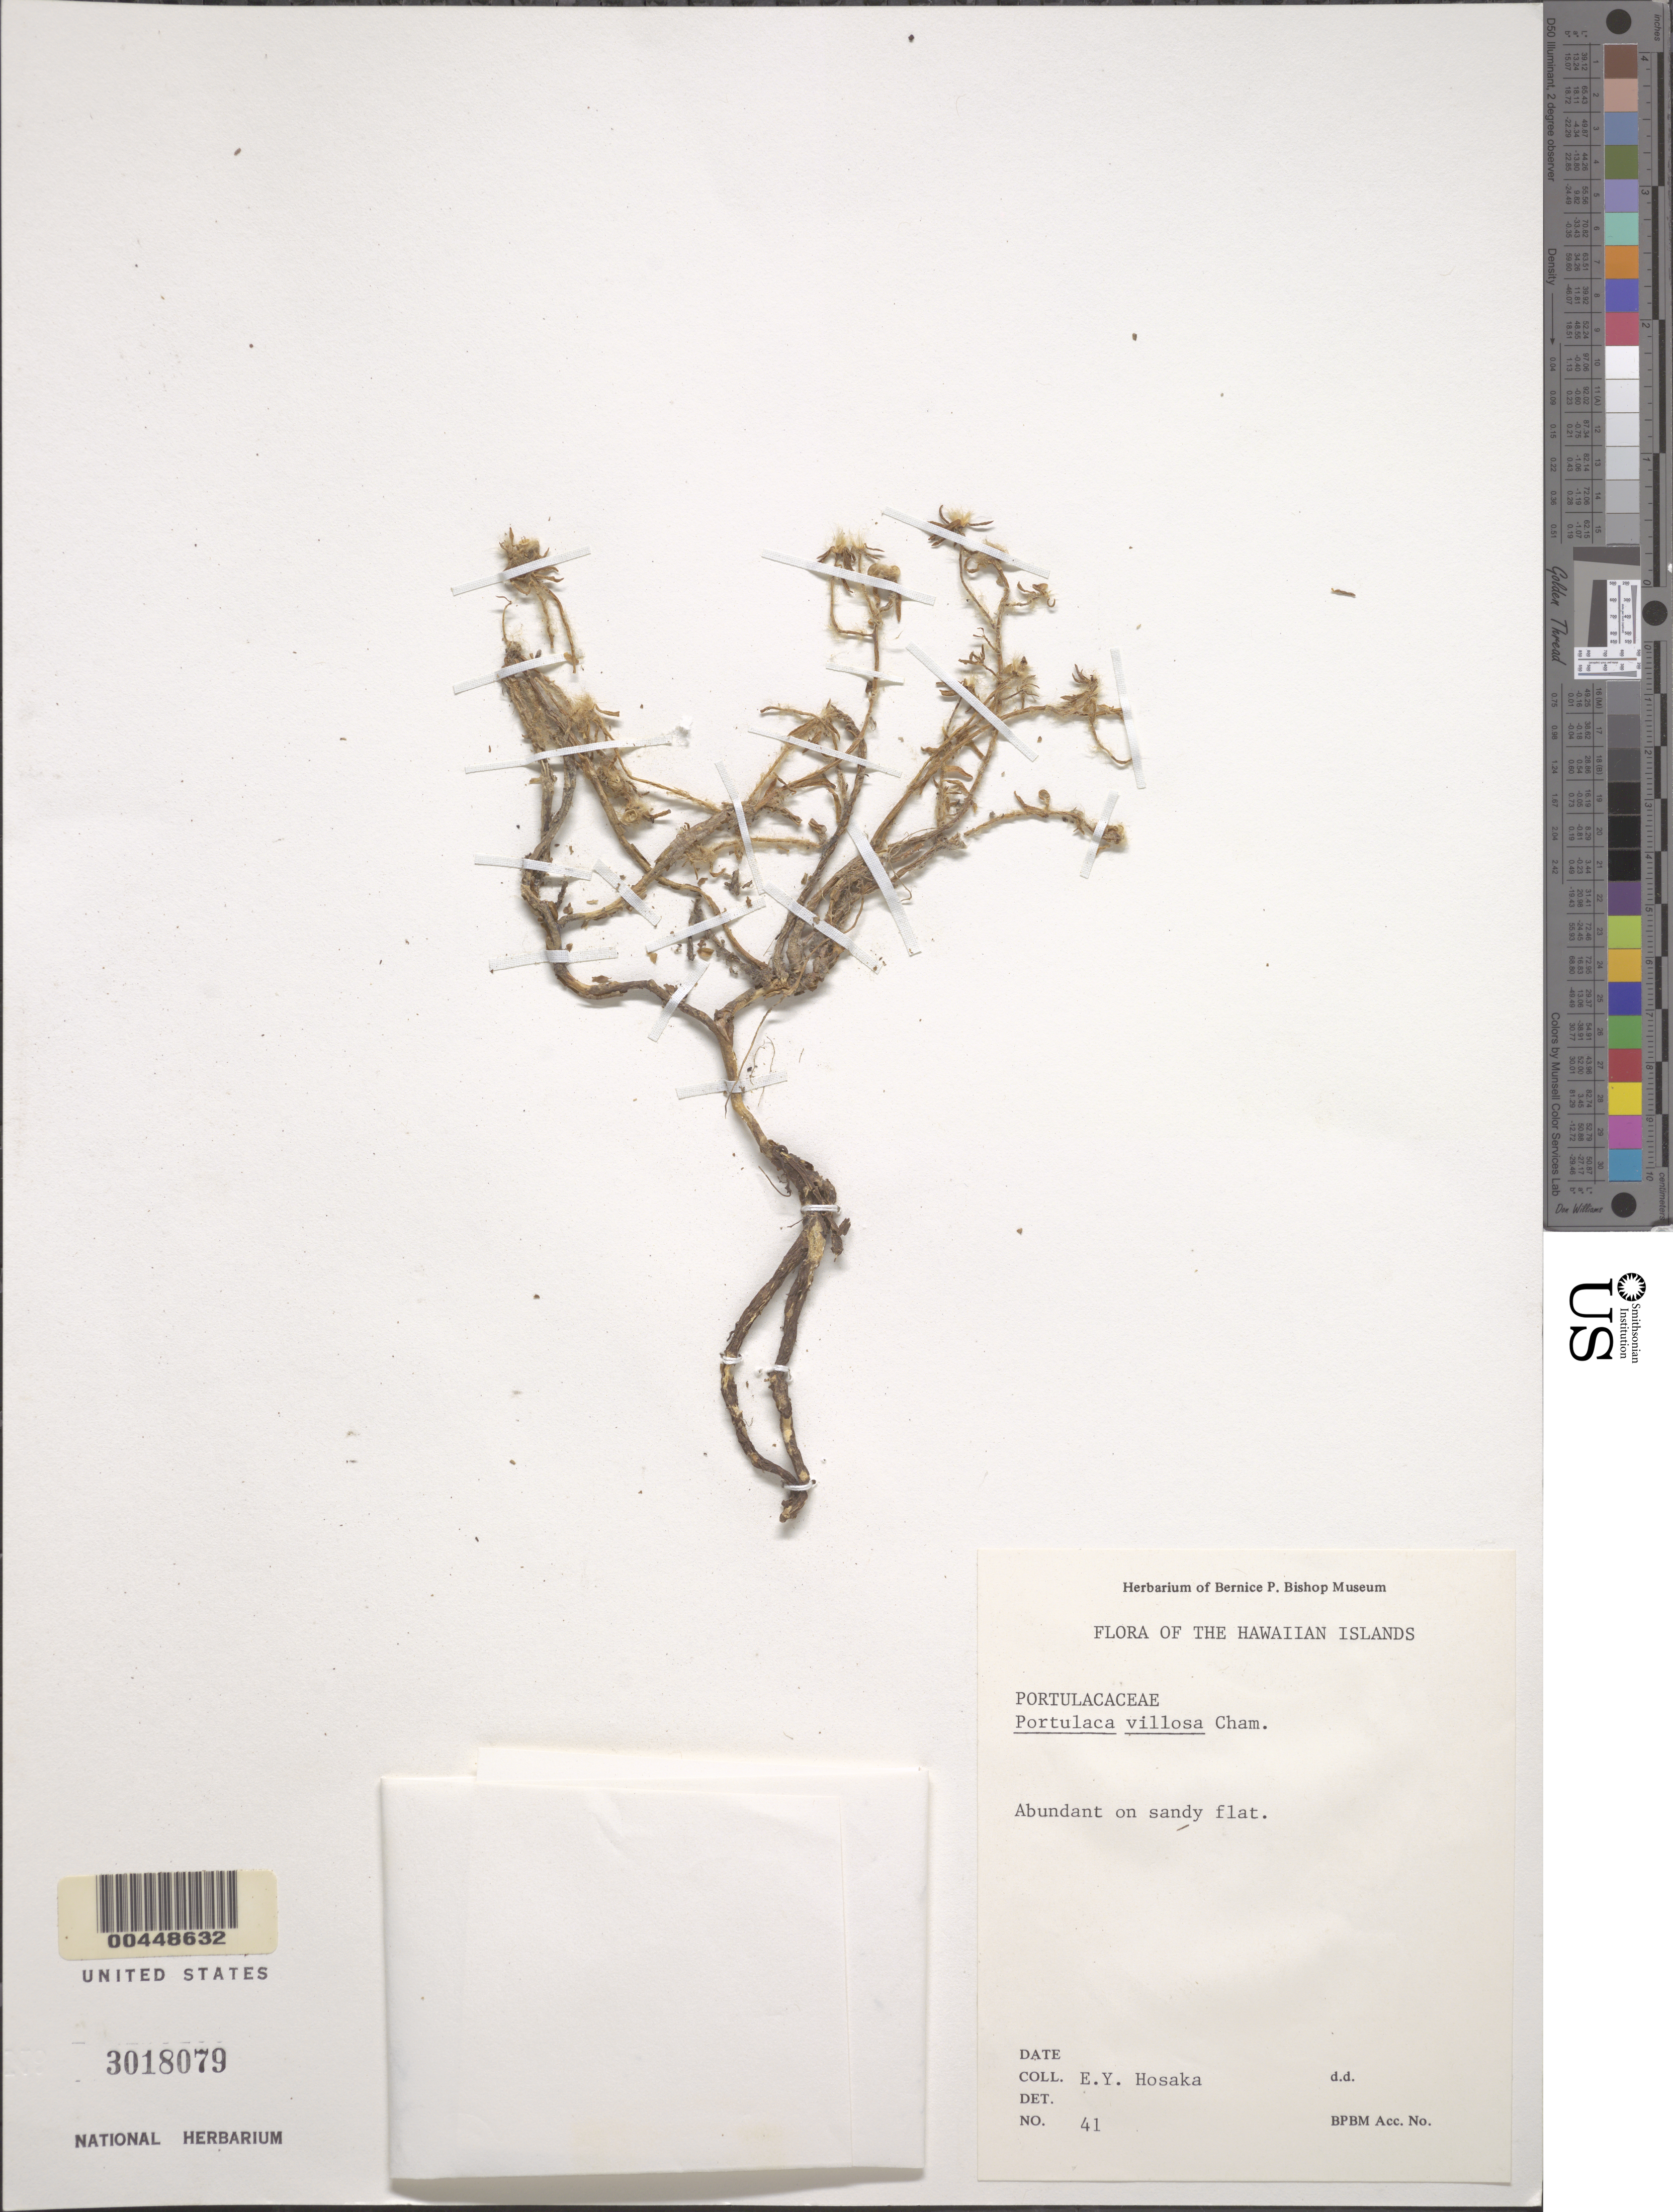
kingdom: Plantae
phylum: Tracheophyta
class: Magnoliopsida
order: Caryophyllales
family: Portulacaceae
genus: Portulaca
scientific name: Portulaca villosa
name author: Cham.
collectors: E. Y. Hosaka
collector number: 41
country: United States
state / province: Hawaii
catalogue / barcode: US 3018079